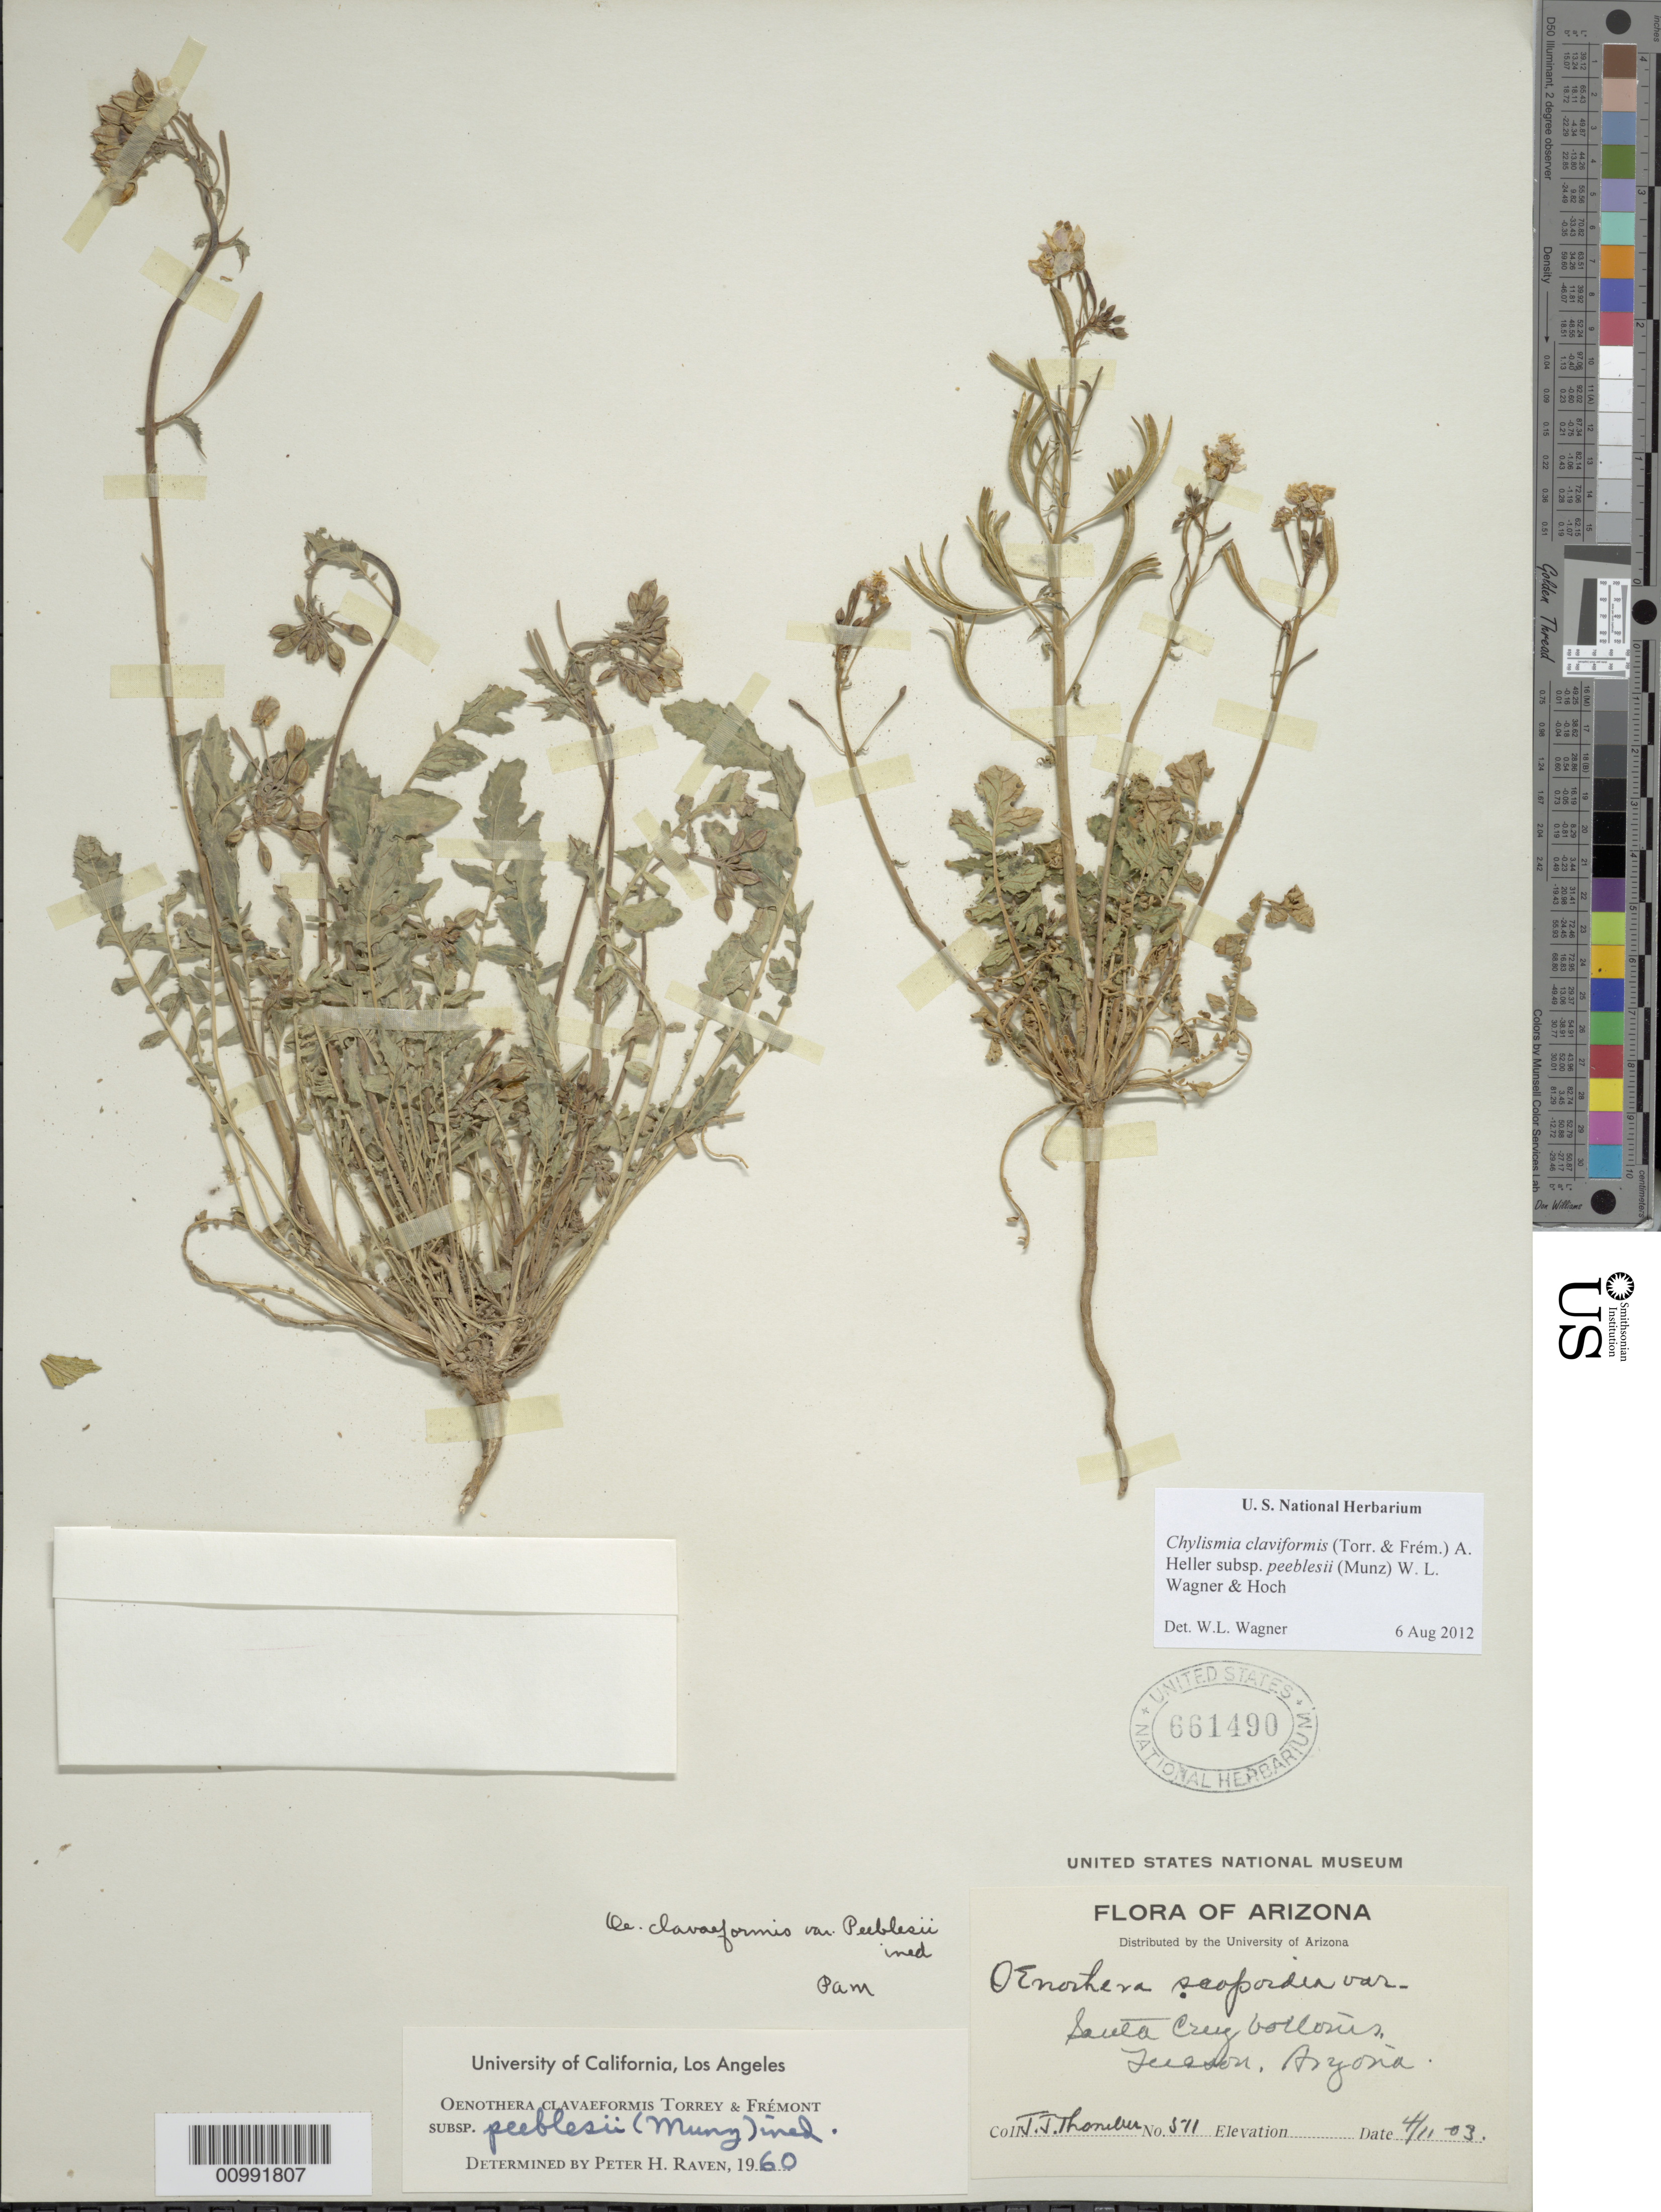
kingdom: Plantae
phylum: Tracheophyta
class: Magnoliopsida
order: Myrtales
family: Onagraceae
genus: Chylismia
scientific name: Chylismia claviformis subsp. peeblesii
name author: (Munz) W.L. Wagner & Hoch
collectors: J. Thornber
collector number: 571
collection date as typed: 11 Apr 1903 or 04 Nov 1903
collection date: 1903-04-11/1903-11-04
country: United States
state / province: Arizona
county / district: Santa Cruz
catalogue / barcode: US 661490